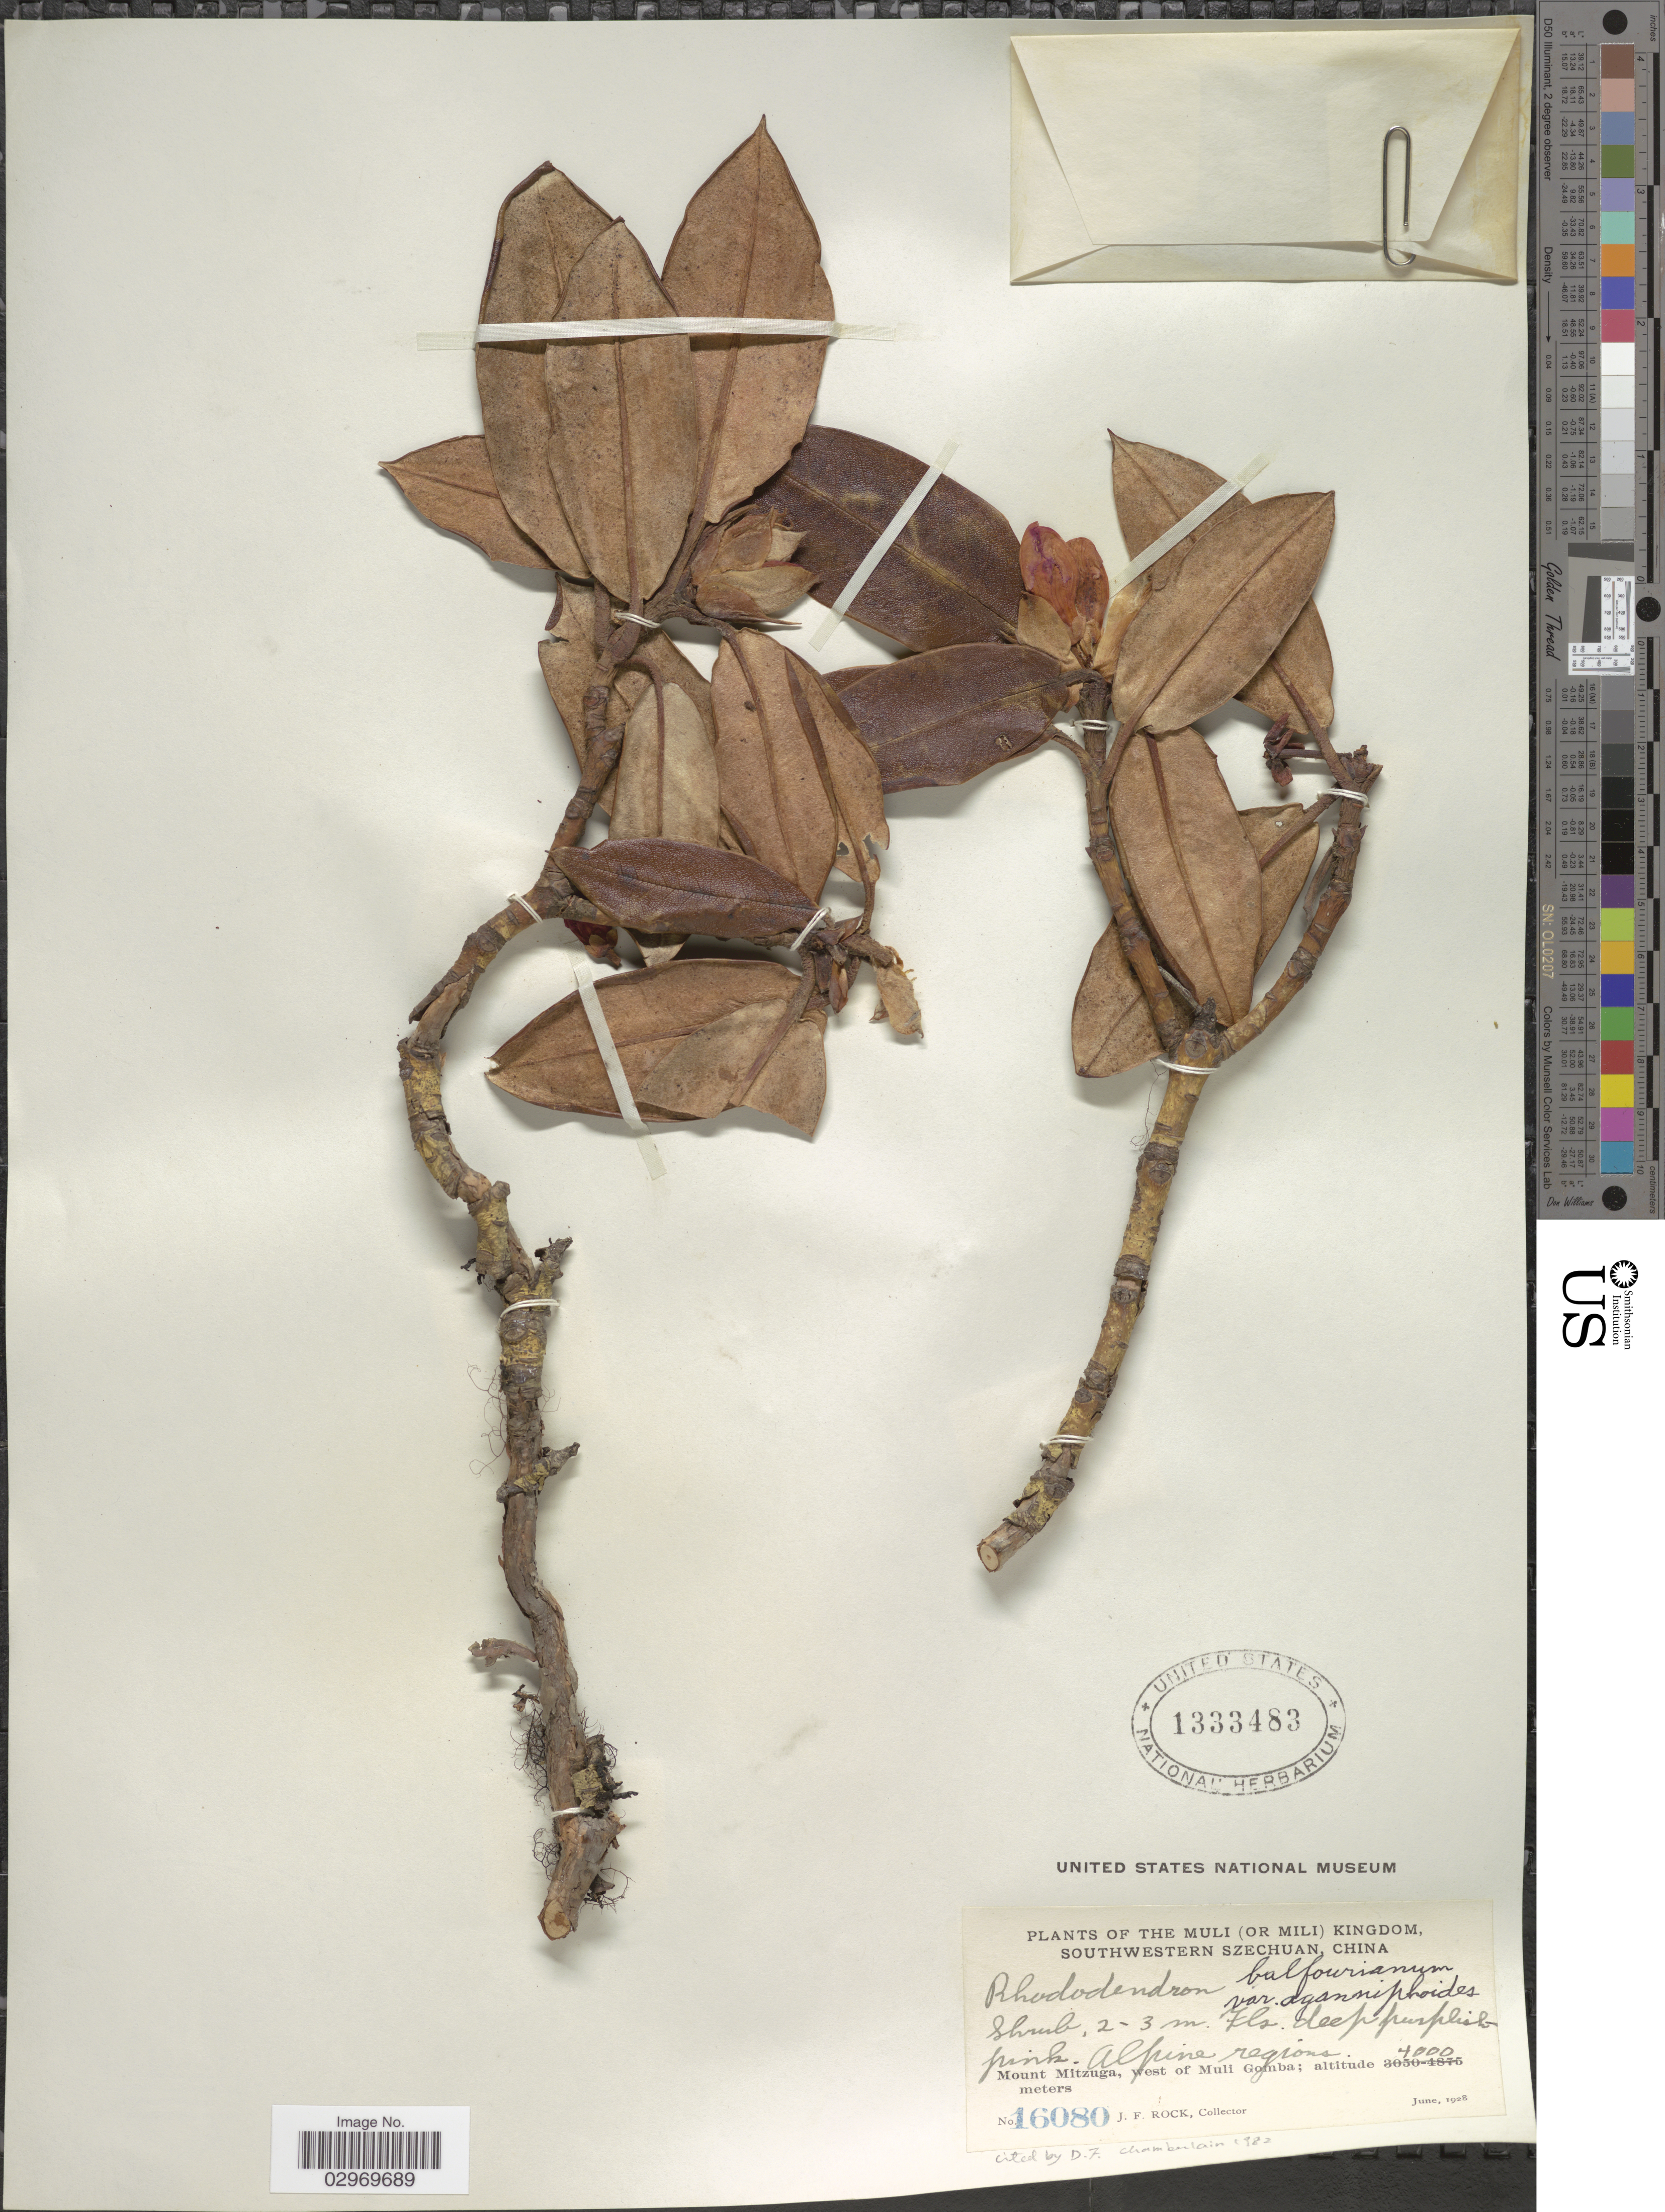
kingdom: Plantae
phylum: Tracheophyta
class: Magnoliopsida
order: Ericales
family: Ericaceae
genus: Rhododendron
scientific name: Rhododendron balfourianum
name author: Diels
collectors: J. Rock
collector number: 16080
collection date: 1928-06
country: China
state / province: Sichuan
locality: The Muli (or Mili) Kingdom, Southwestern Szechuan. Alpine regions. Mount Mitzuga, west of Muli Gomba.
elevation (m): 4000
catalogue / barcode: US 1333483